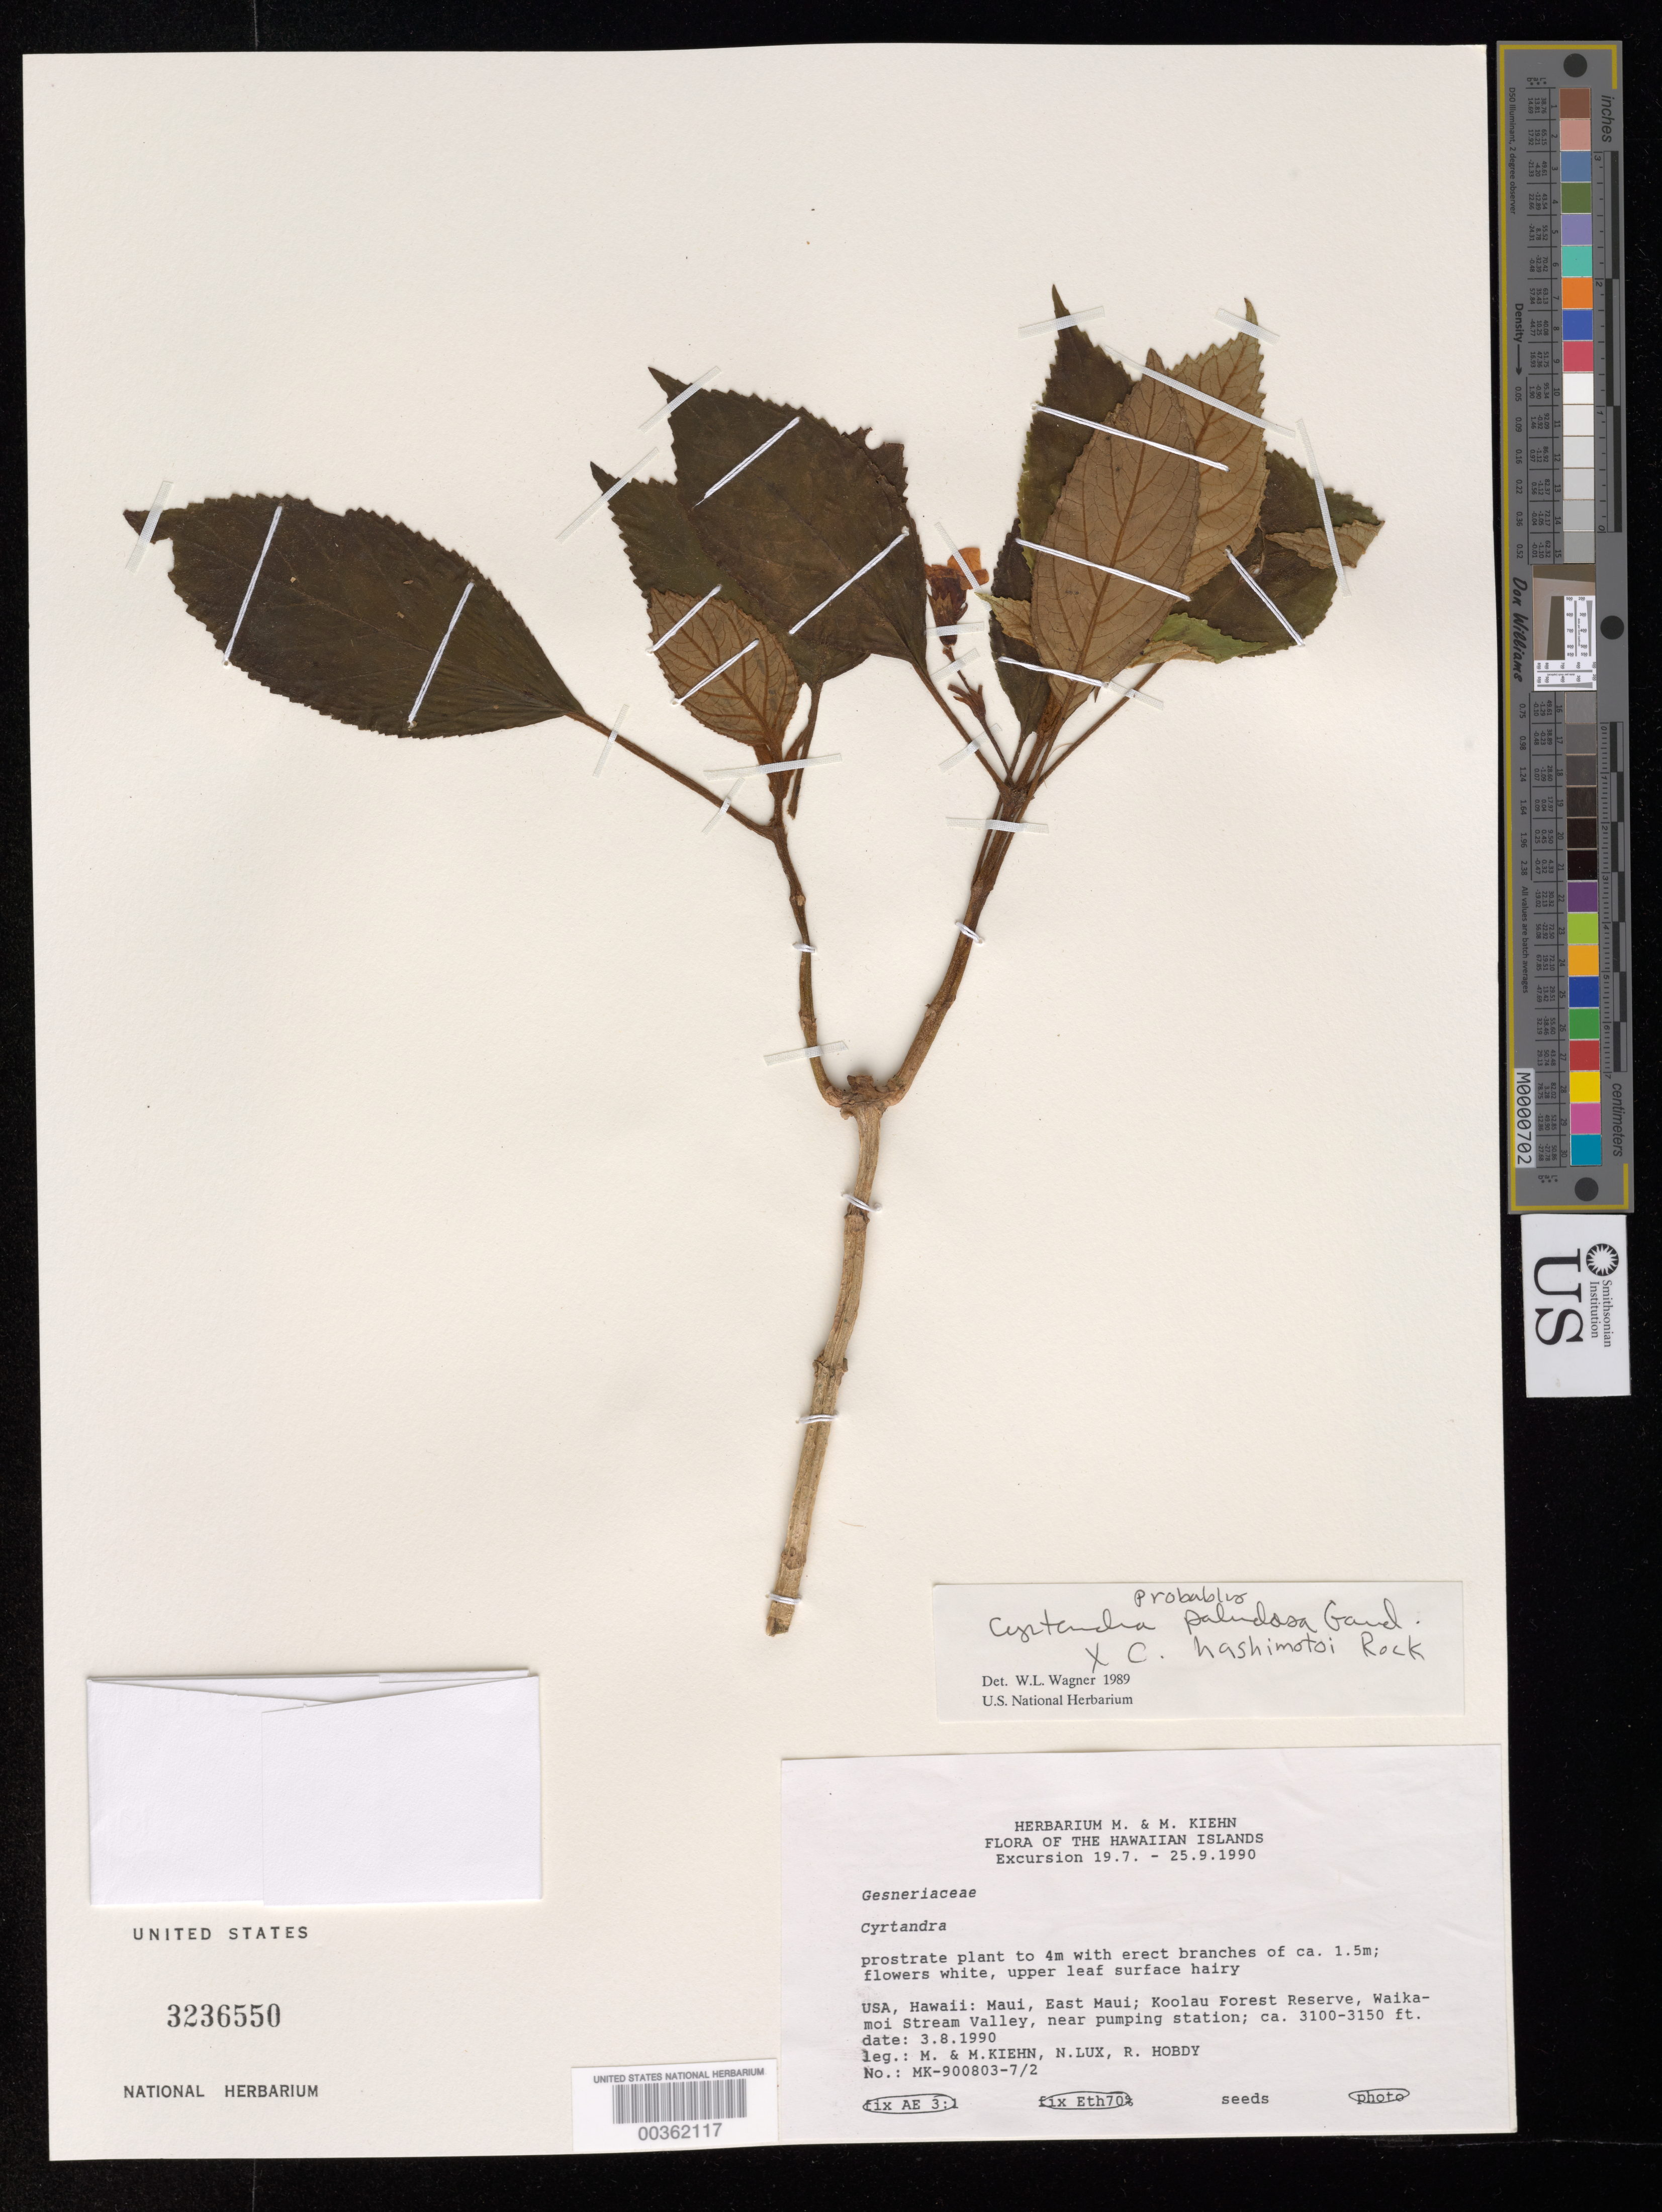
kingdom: Plantae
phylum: Tracheophyta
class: Magnoliopsida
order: Lamiales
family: Gesneriaceae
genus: Cyrtandra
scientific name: Cyrtandra hashimotoi x C. paludosa Gaudich. var. paludosa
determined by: Wagner, W. L., (BOT), Smithsonian Institution - National Museum of Natural History (UNITED STATES)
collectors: M. Kiehn, N. Lux & R. Hobdy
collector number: MK- 900803 -7/2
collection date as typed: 03 Aug 1990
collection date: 1990-08-03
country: United States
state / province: Hawaii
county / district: Maui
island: Maui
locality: East maui; Koolau forest reserve, waikamoi stream valley, near pumping station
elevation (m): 945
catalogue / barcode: US 3236550